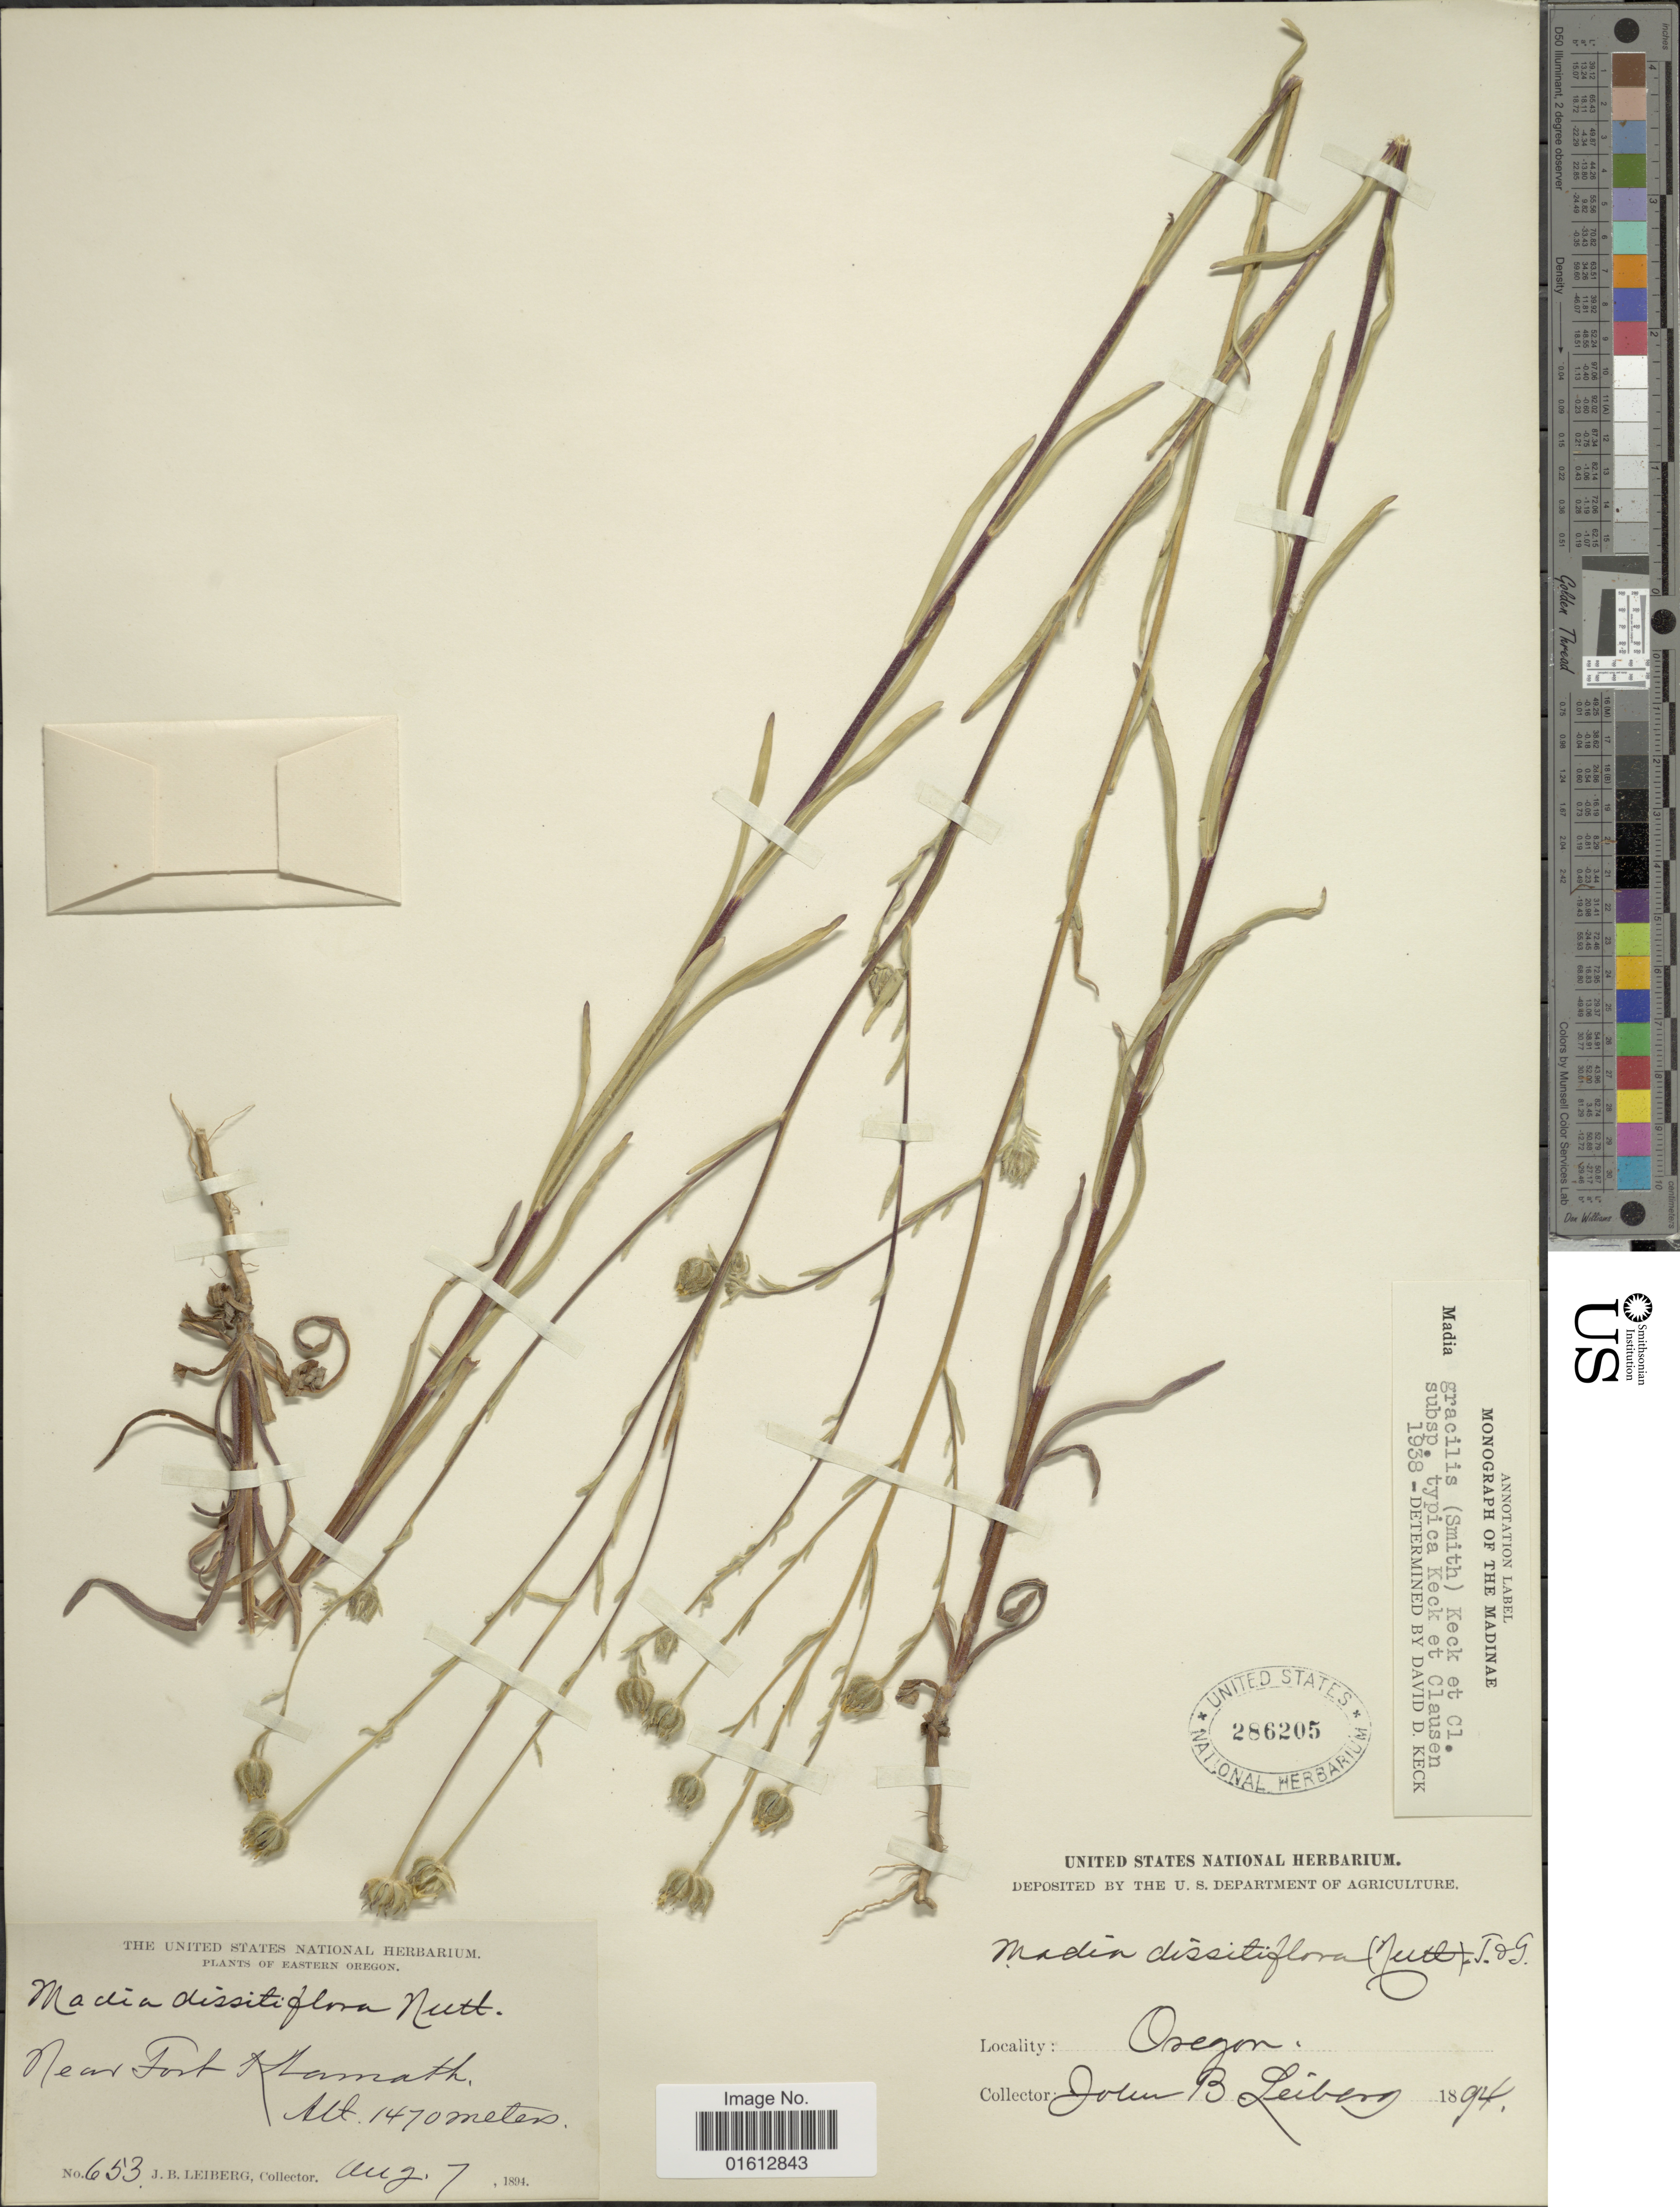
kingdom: Plantae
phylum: Tracheophyta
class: Magnoliopsida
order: Asterales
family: Asteraceae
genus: Madia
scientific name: Madia gracilis subsp. gracilis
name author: (Sm.) D.D. Keck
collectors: J. B. Leiberg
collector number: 653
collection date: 1894-08-07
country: United States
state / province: Oregon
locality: Oregon, near Fort Hamath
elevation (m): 1470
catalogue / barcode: US 286205